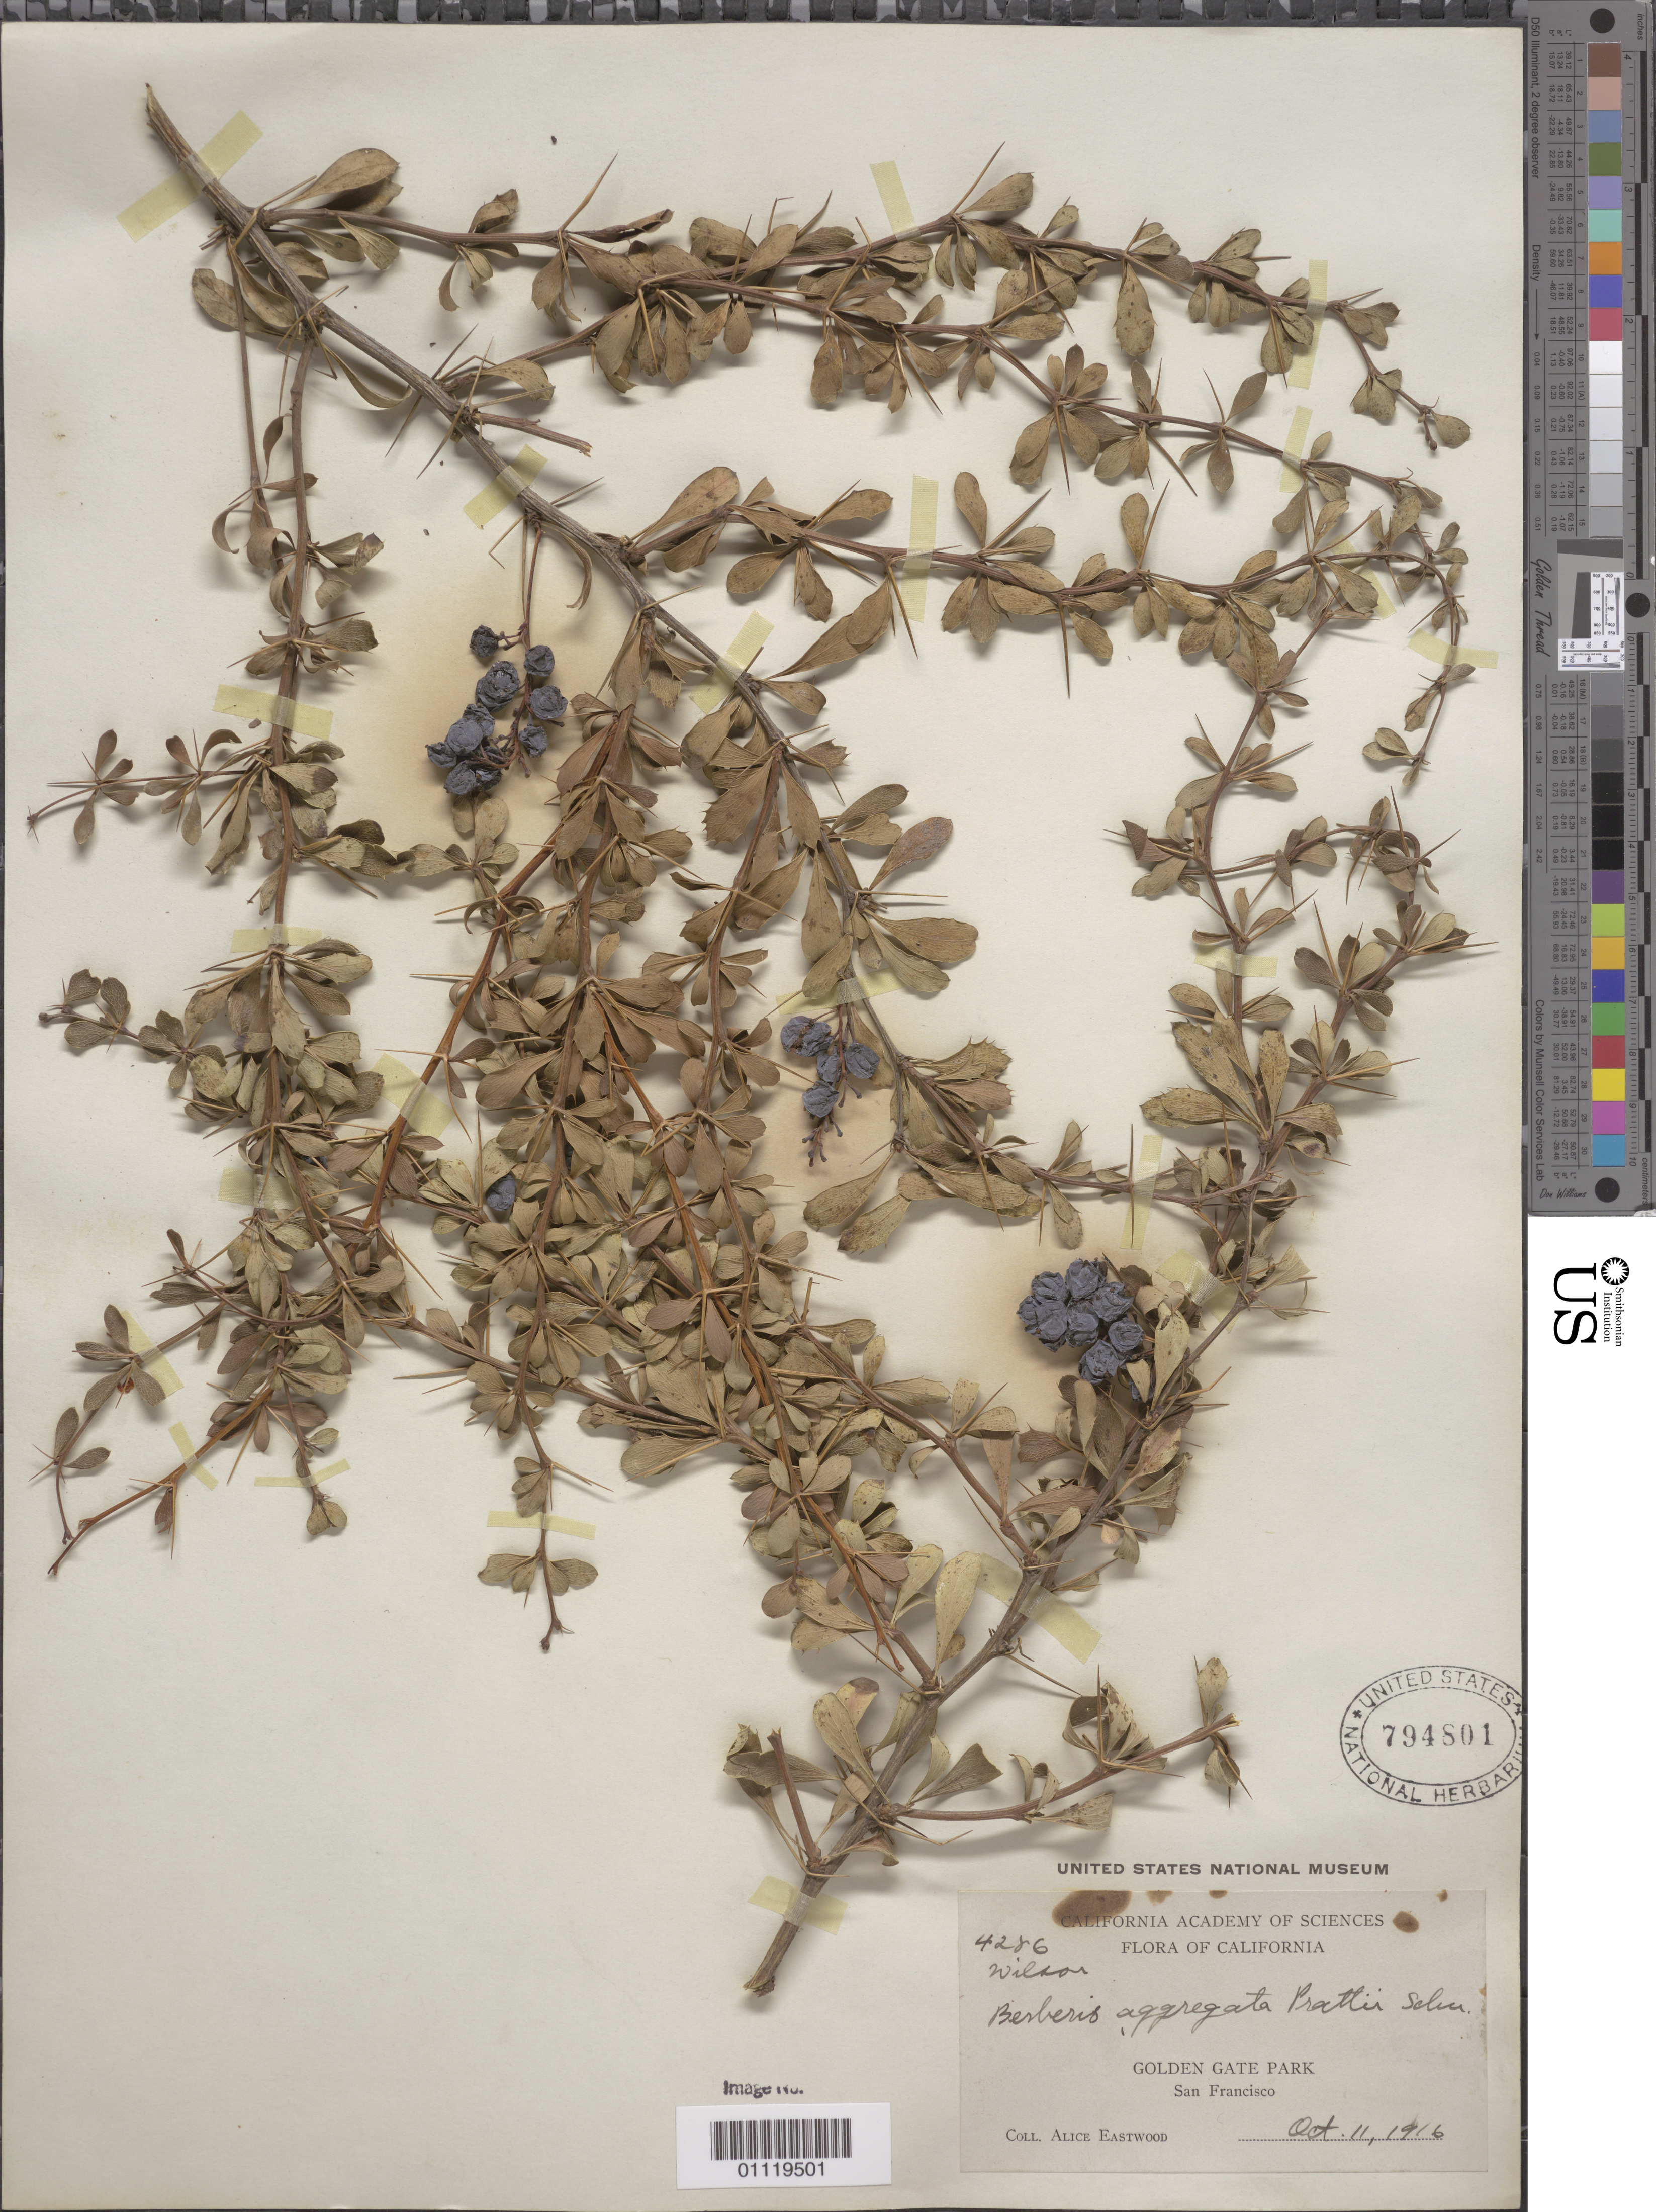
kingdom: Plantae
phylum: Tracheophyta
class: Magnoliopsida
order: Ranunculales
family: Berberidaceae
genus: Berberis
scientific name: Berberis aggregata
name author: C.K. Schneid.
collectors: -- Wilson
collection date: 1916-10-11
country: United States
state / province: California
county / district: San Francisco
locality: Golden Gate Park, San Francisco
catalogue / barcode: US 794801